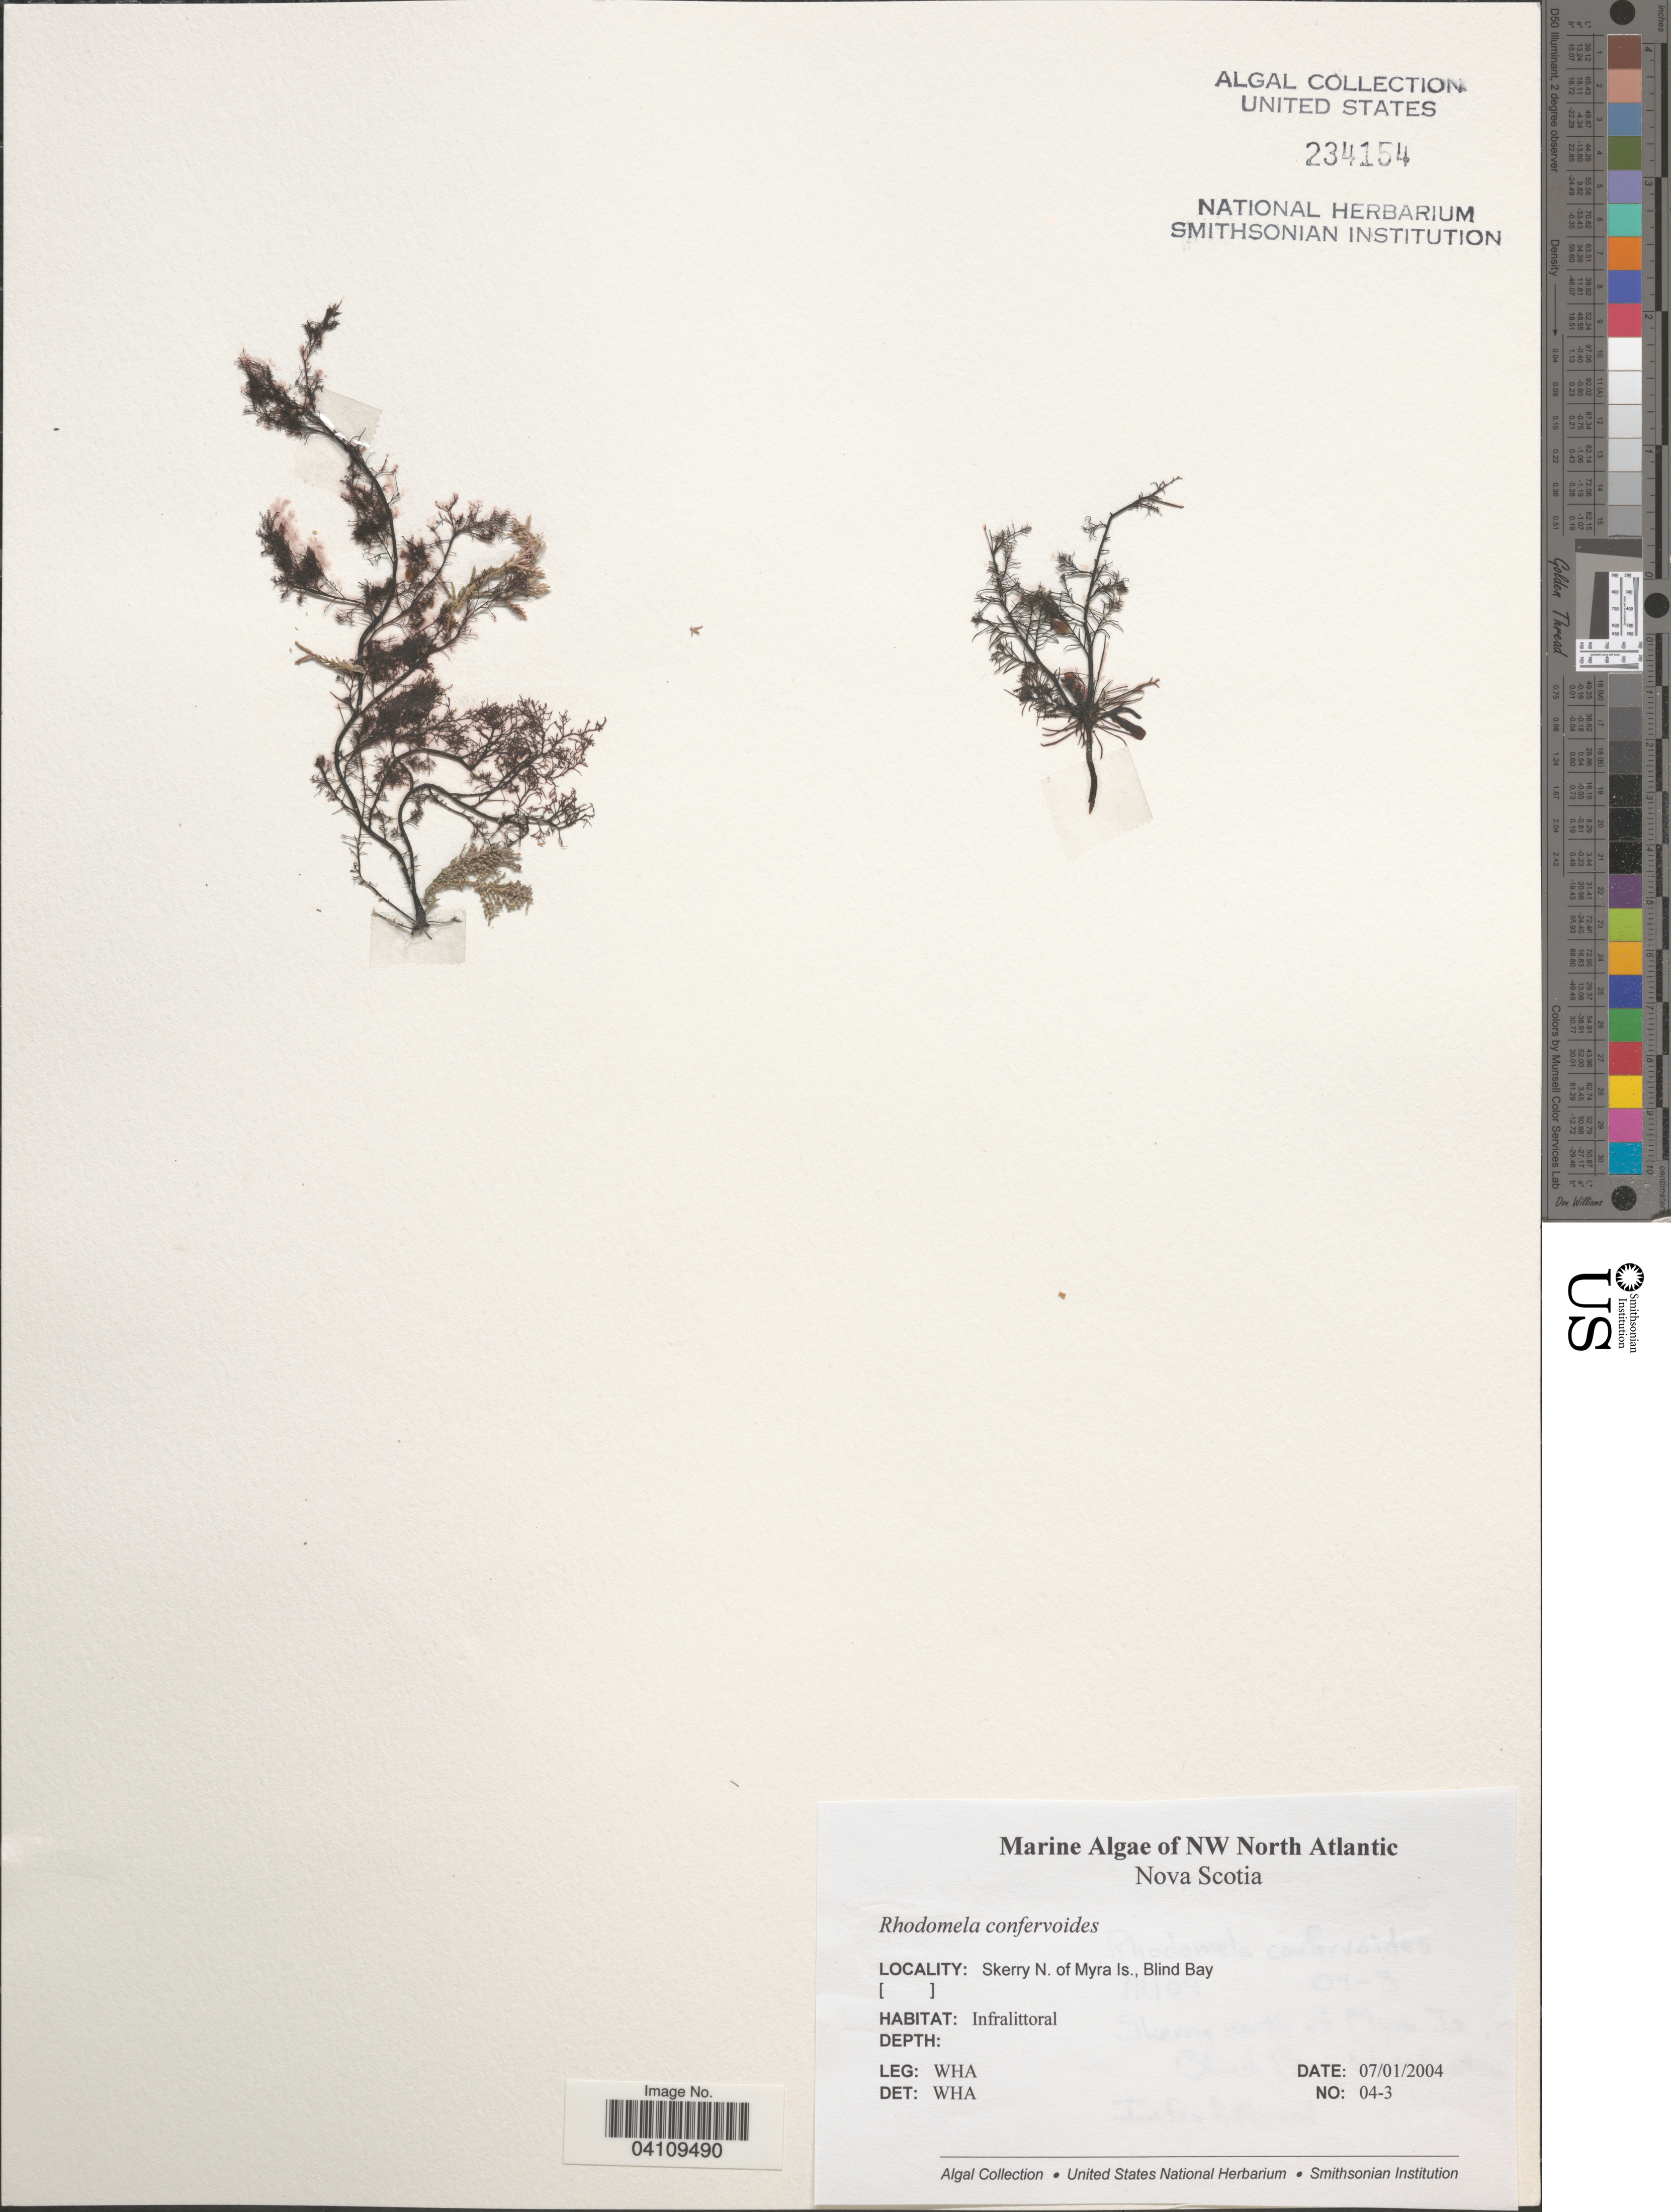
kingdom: Plantae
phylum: Rhodophyta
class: Florideophyceae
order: Ceramiales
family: Rhodomelaceae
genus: Rhodomela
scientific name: Rhodomela confervoides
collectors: W. H. Adey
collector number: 04-3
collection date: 2004-01-07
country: Canada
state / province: Nova Scotia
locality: NW North Atlantic. Skerry N. of Myra Is., Blind Bay.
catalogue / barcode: US 234154